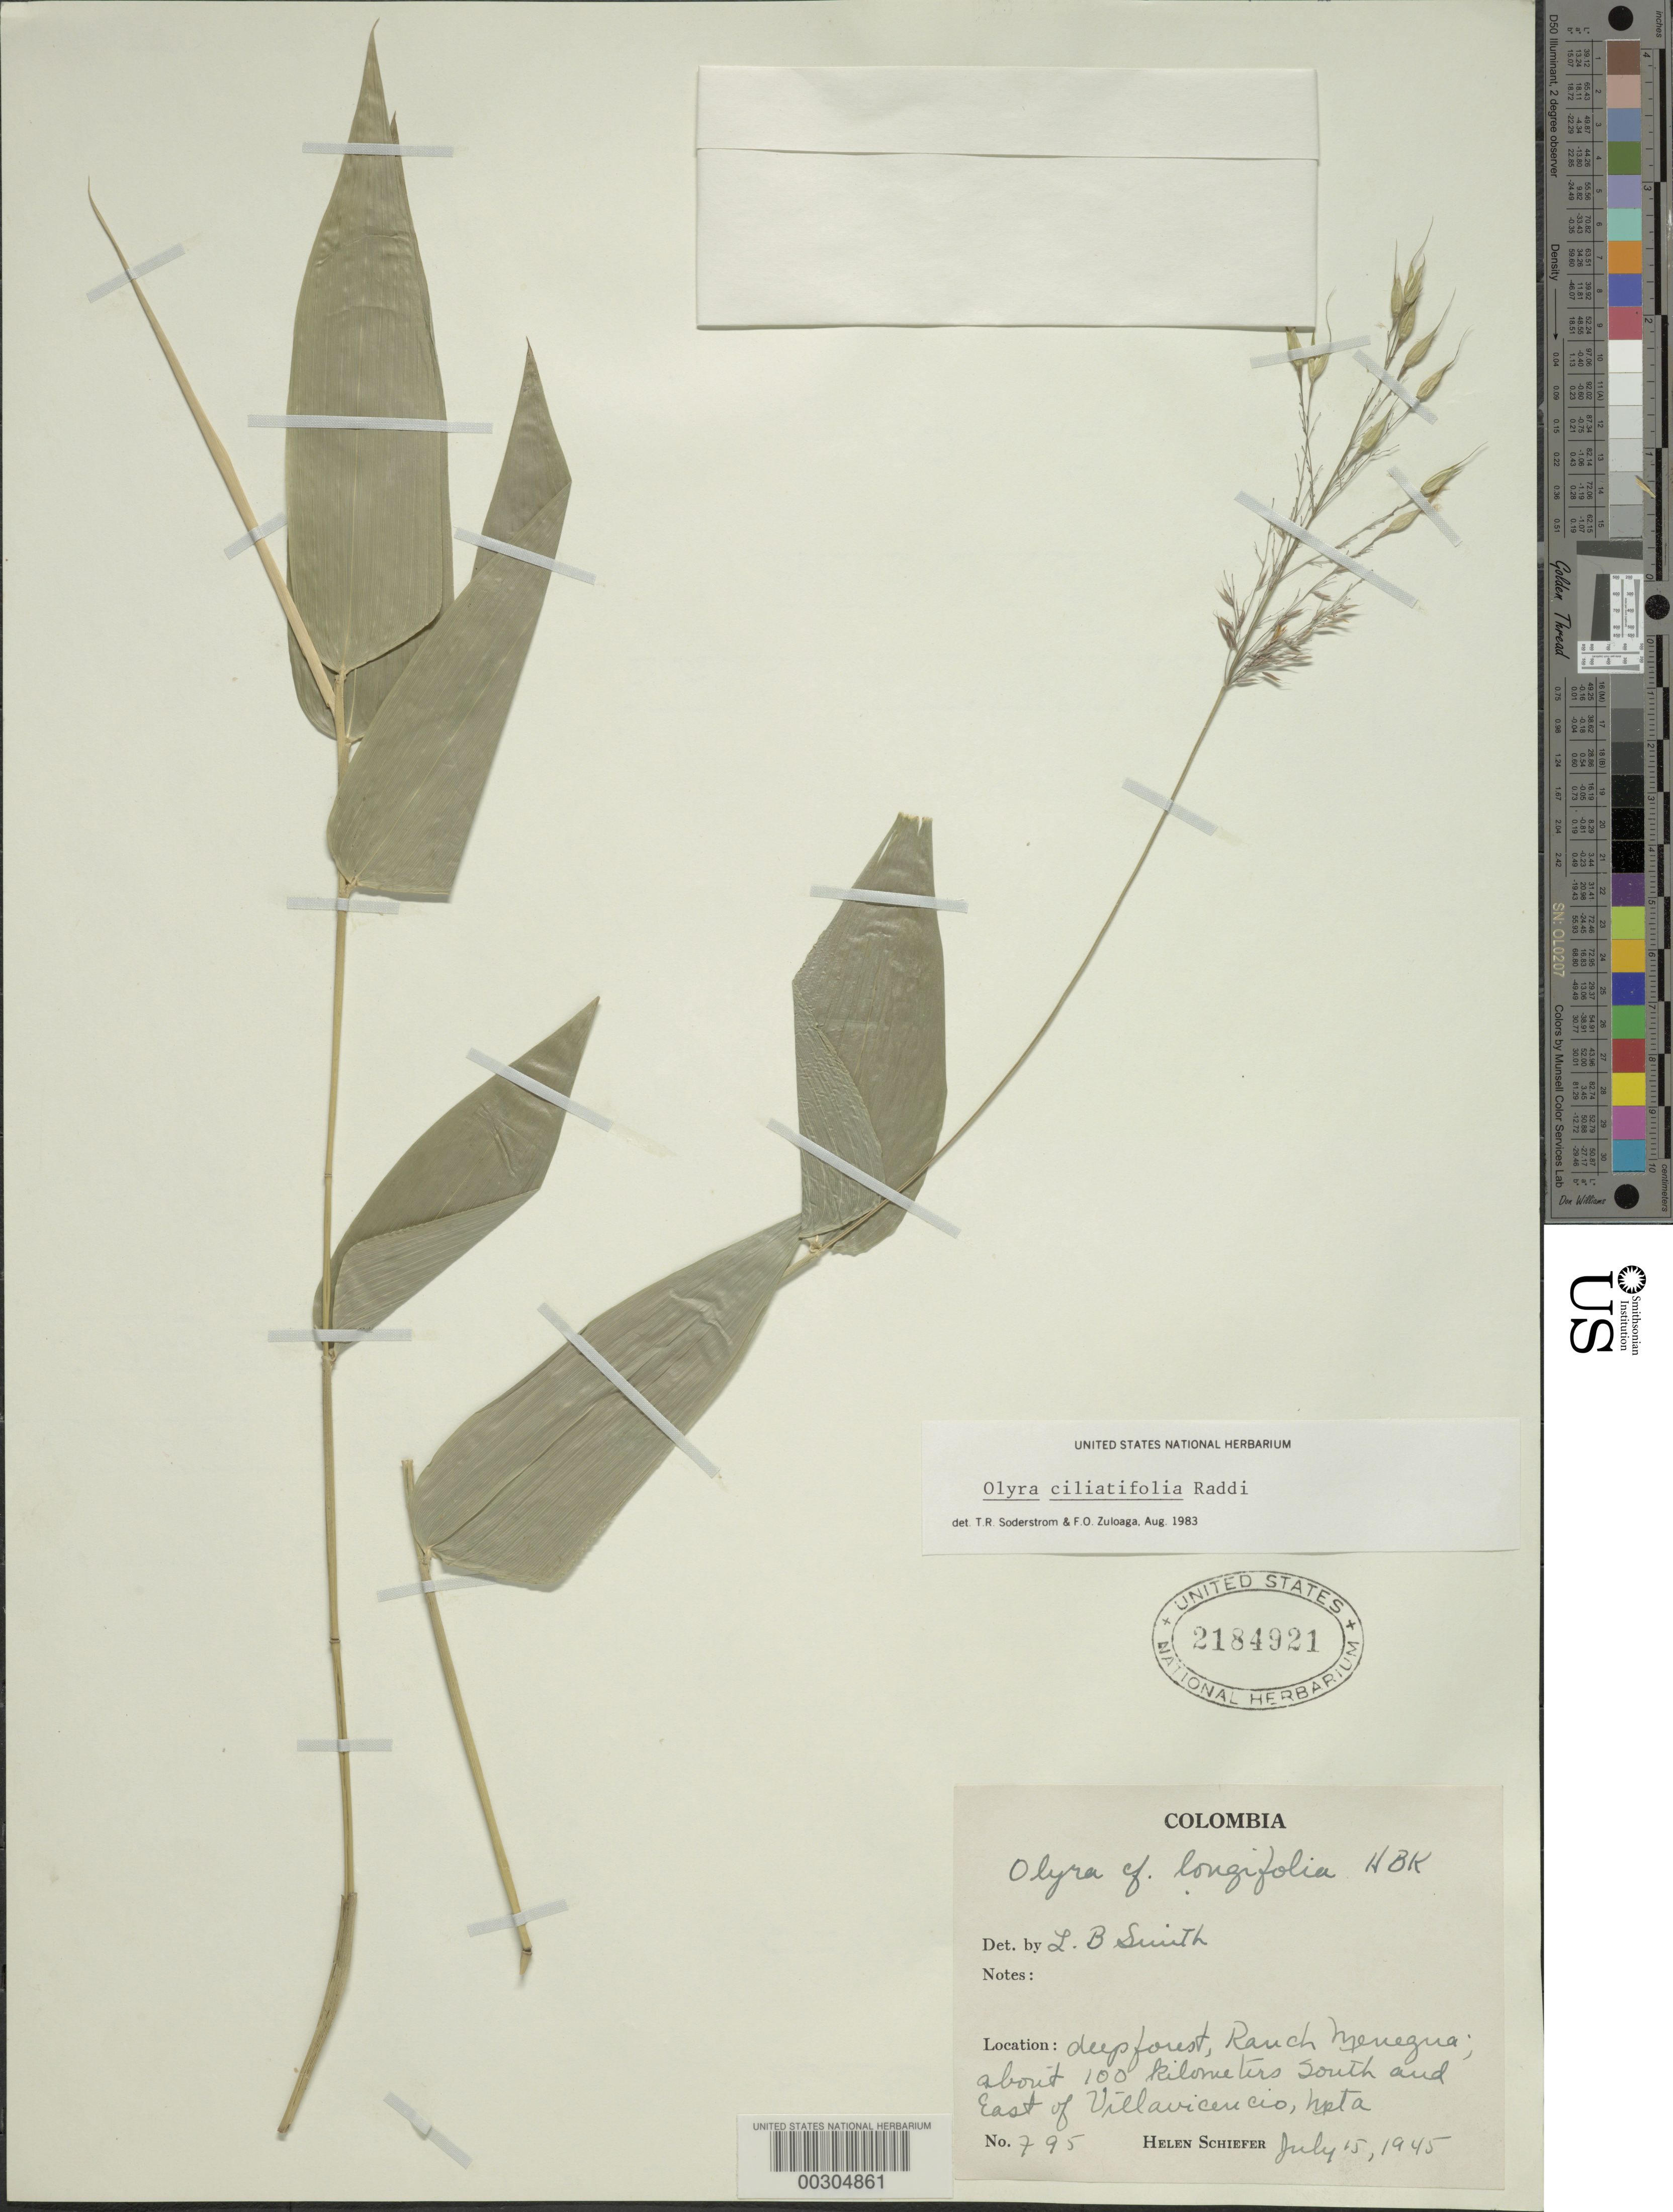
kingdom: Plantae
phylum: Tracheophyta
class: Liliopsida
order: Poales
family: Poaceae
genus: Olyra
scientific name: Olyra ciliatifolia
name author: Raddi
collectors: H. Schiefer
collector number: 795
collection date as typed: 15 Jul 1945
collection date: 1945-07-15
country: Colombia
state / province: Meta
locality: Ranch Menegua, Villa Vicencia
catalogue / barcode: US 2184921